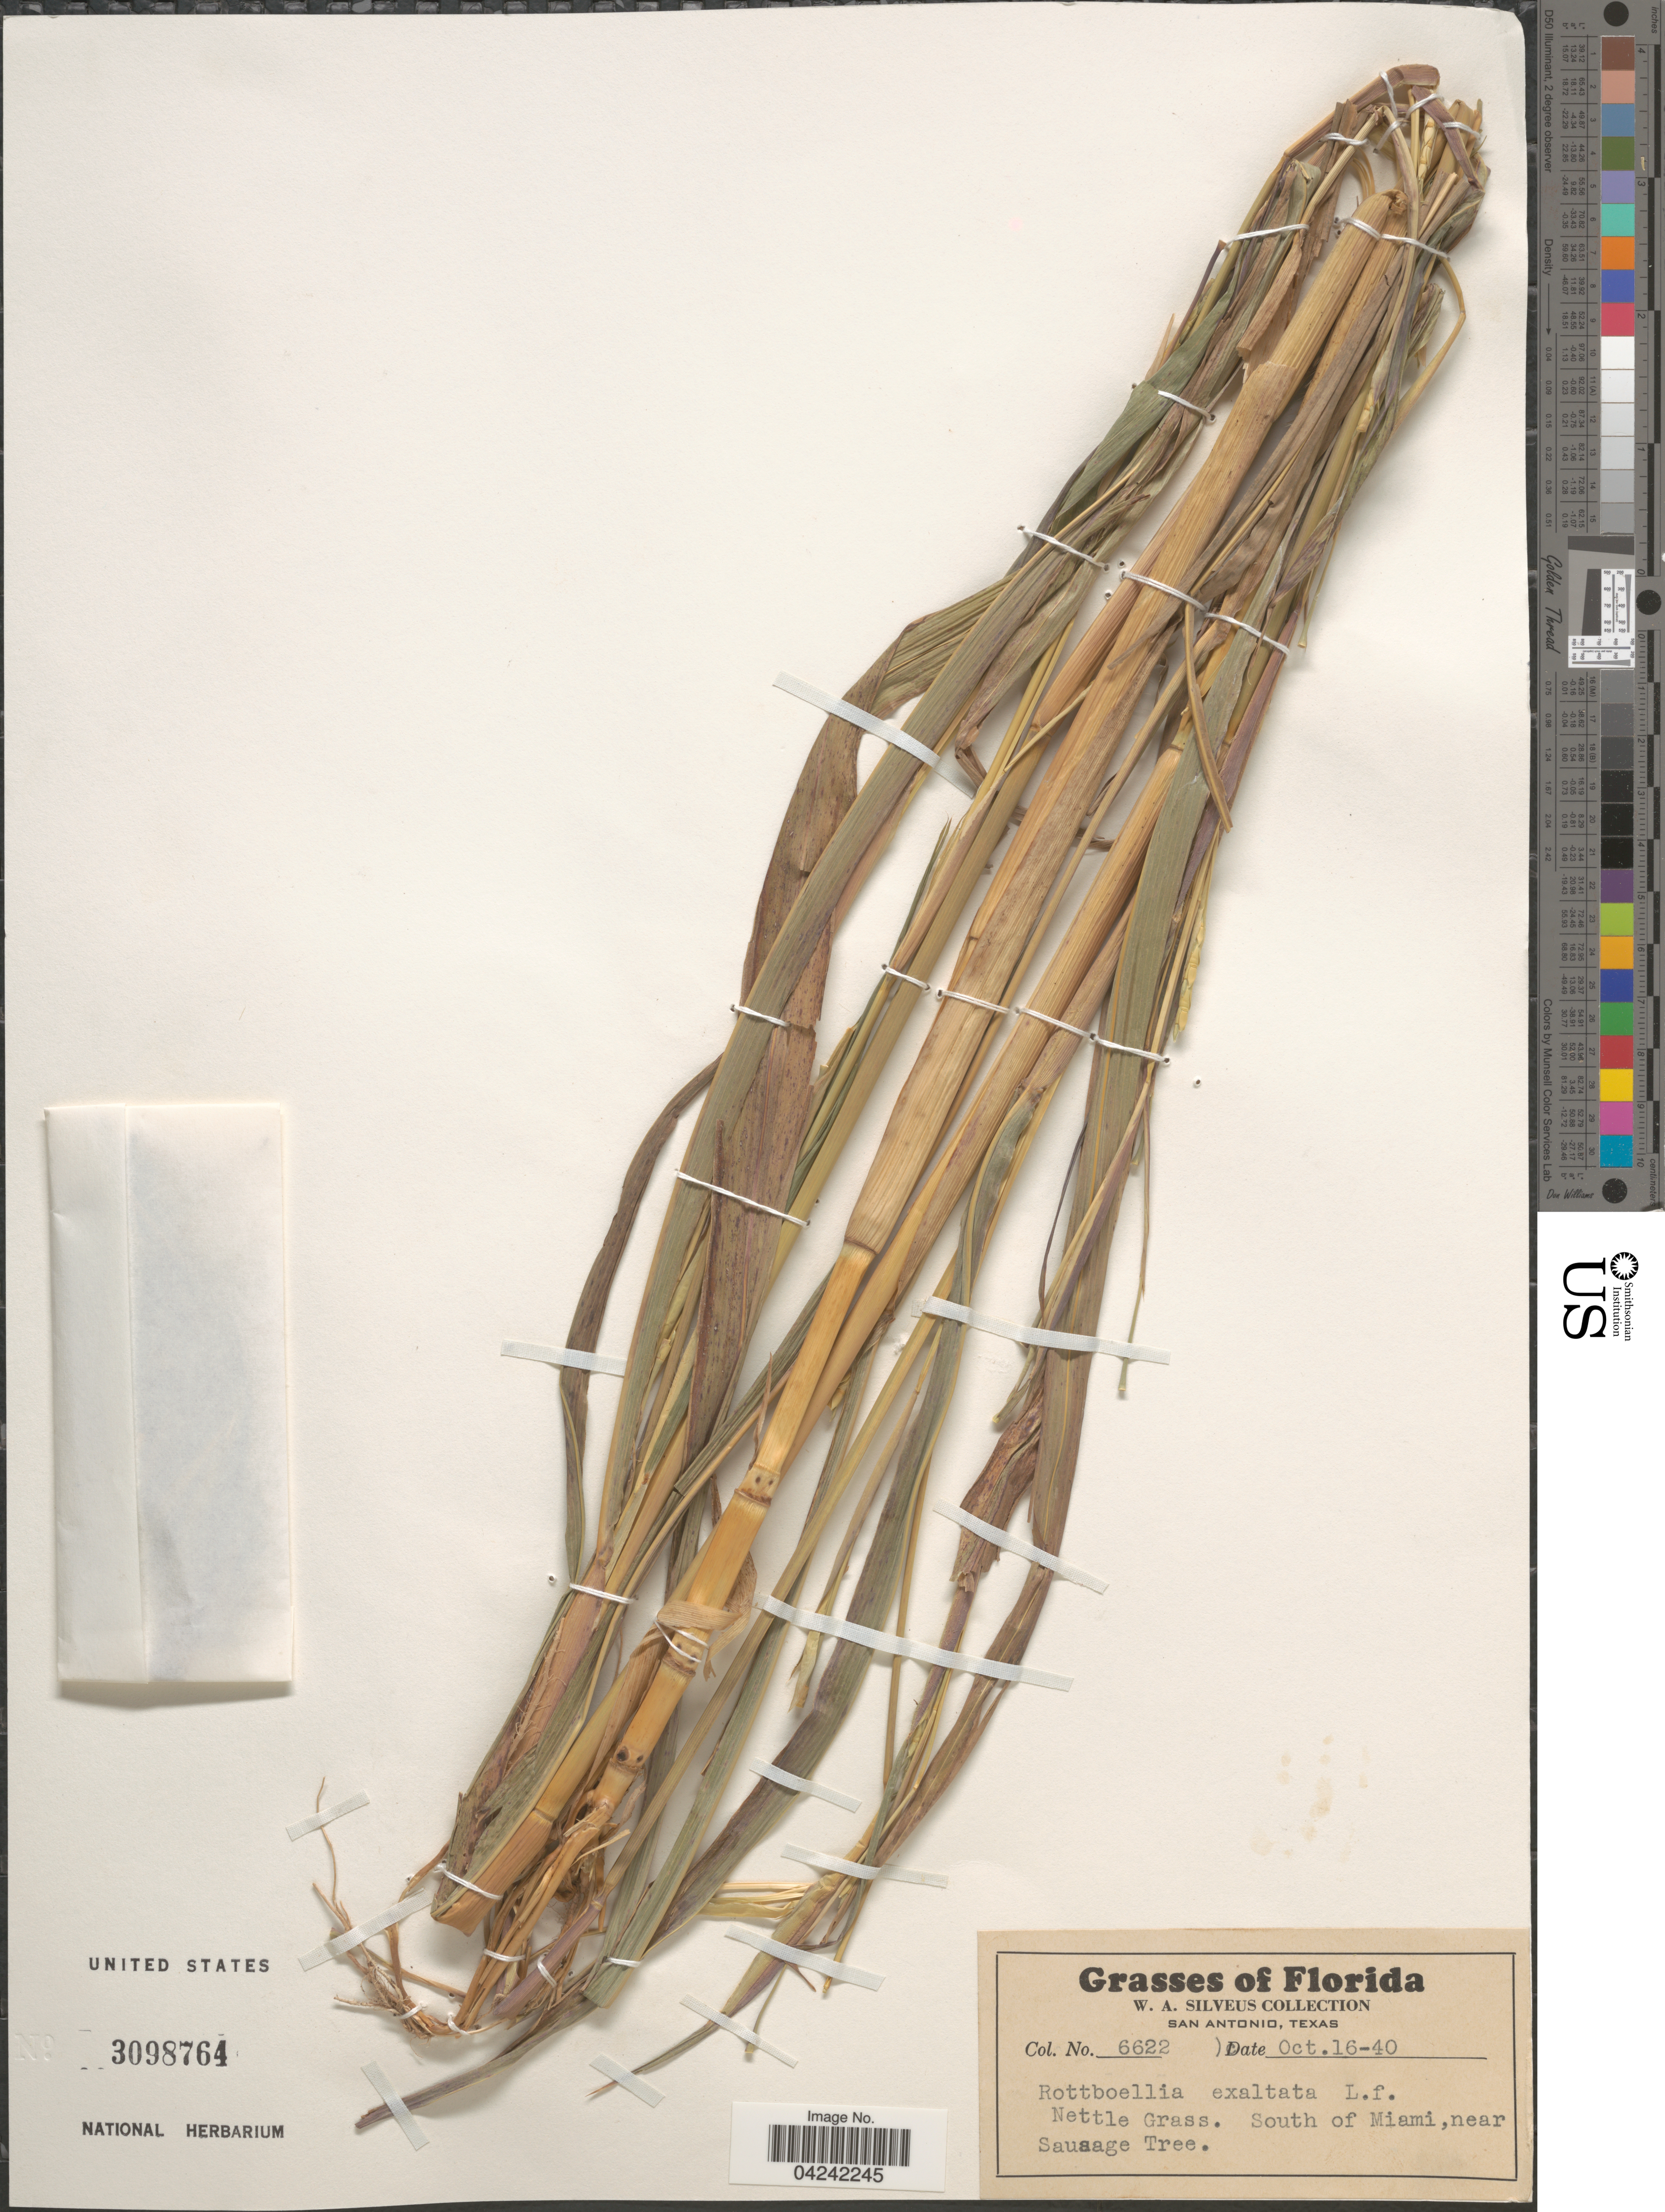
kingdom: Plantae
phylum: Tracheophyta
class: Liliopsida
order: Poales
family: Poaceae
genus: Rottboellia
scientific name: Rottboellia cochinchinensis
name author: (Lour.) Clayton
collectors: W. Silveus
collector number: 6622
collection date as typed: Transcribed d/m/y: 16/10/40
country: United States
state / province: Florida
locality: South of Miami, near Sausage Tree.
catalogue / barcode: US 3098764